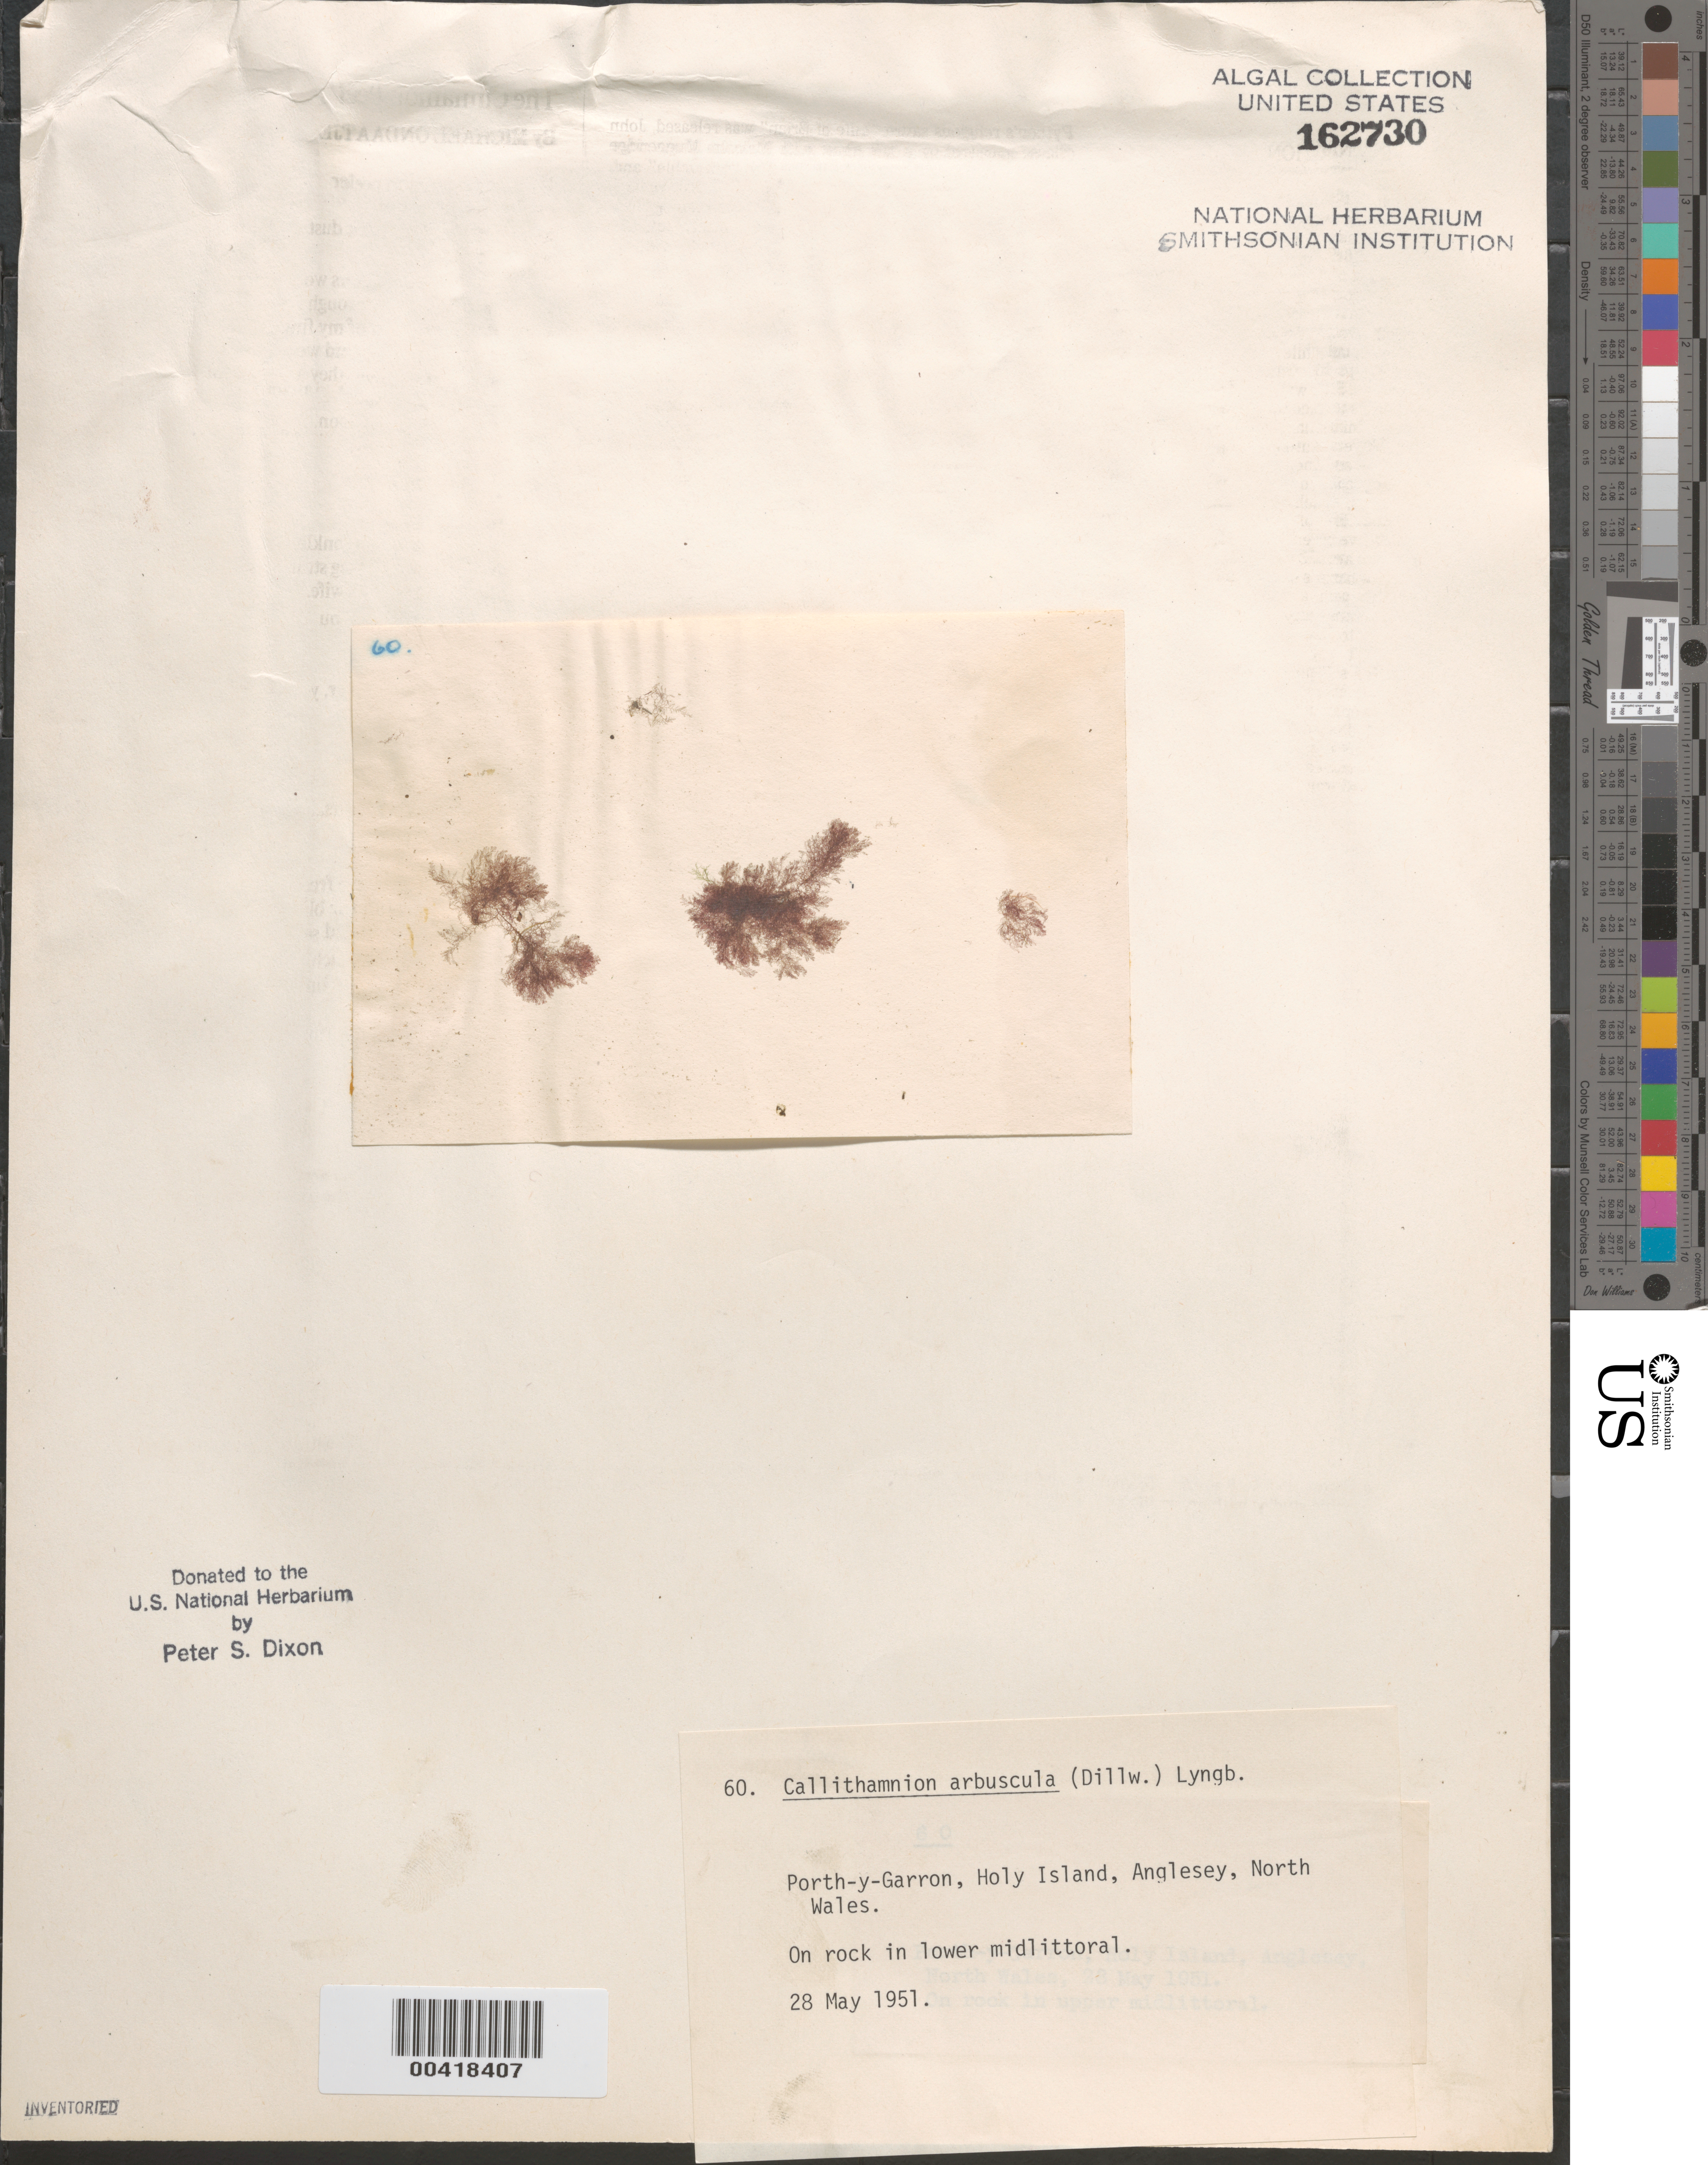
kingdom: Plantae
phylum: Rhodophyta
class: Florideophyceae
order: Ceramiales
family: Callithamniaceae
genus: Callithamnion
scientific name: Callithamnion sepositum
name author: (Gunnerus) P.S. Dixon & J.H.Price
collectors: P. S. Dixon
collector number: PSD 60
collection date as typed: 28 May 1951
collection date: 1951-05-28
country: United Kingdom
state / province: Wales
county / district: Gwynedd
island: Anglesey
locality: Porth-y-garron, Holy Island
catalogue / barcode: US 162730